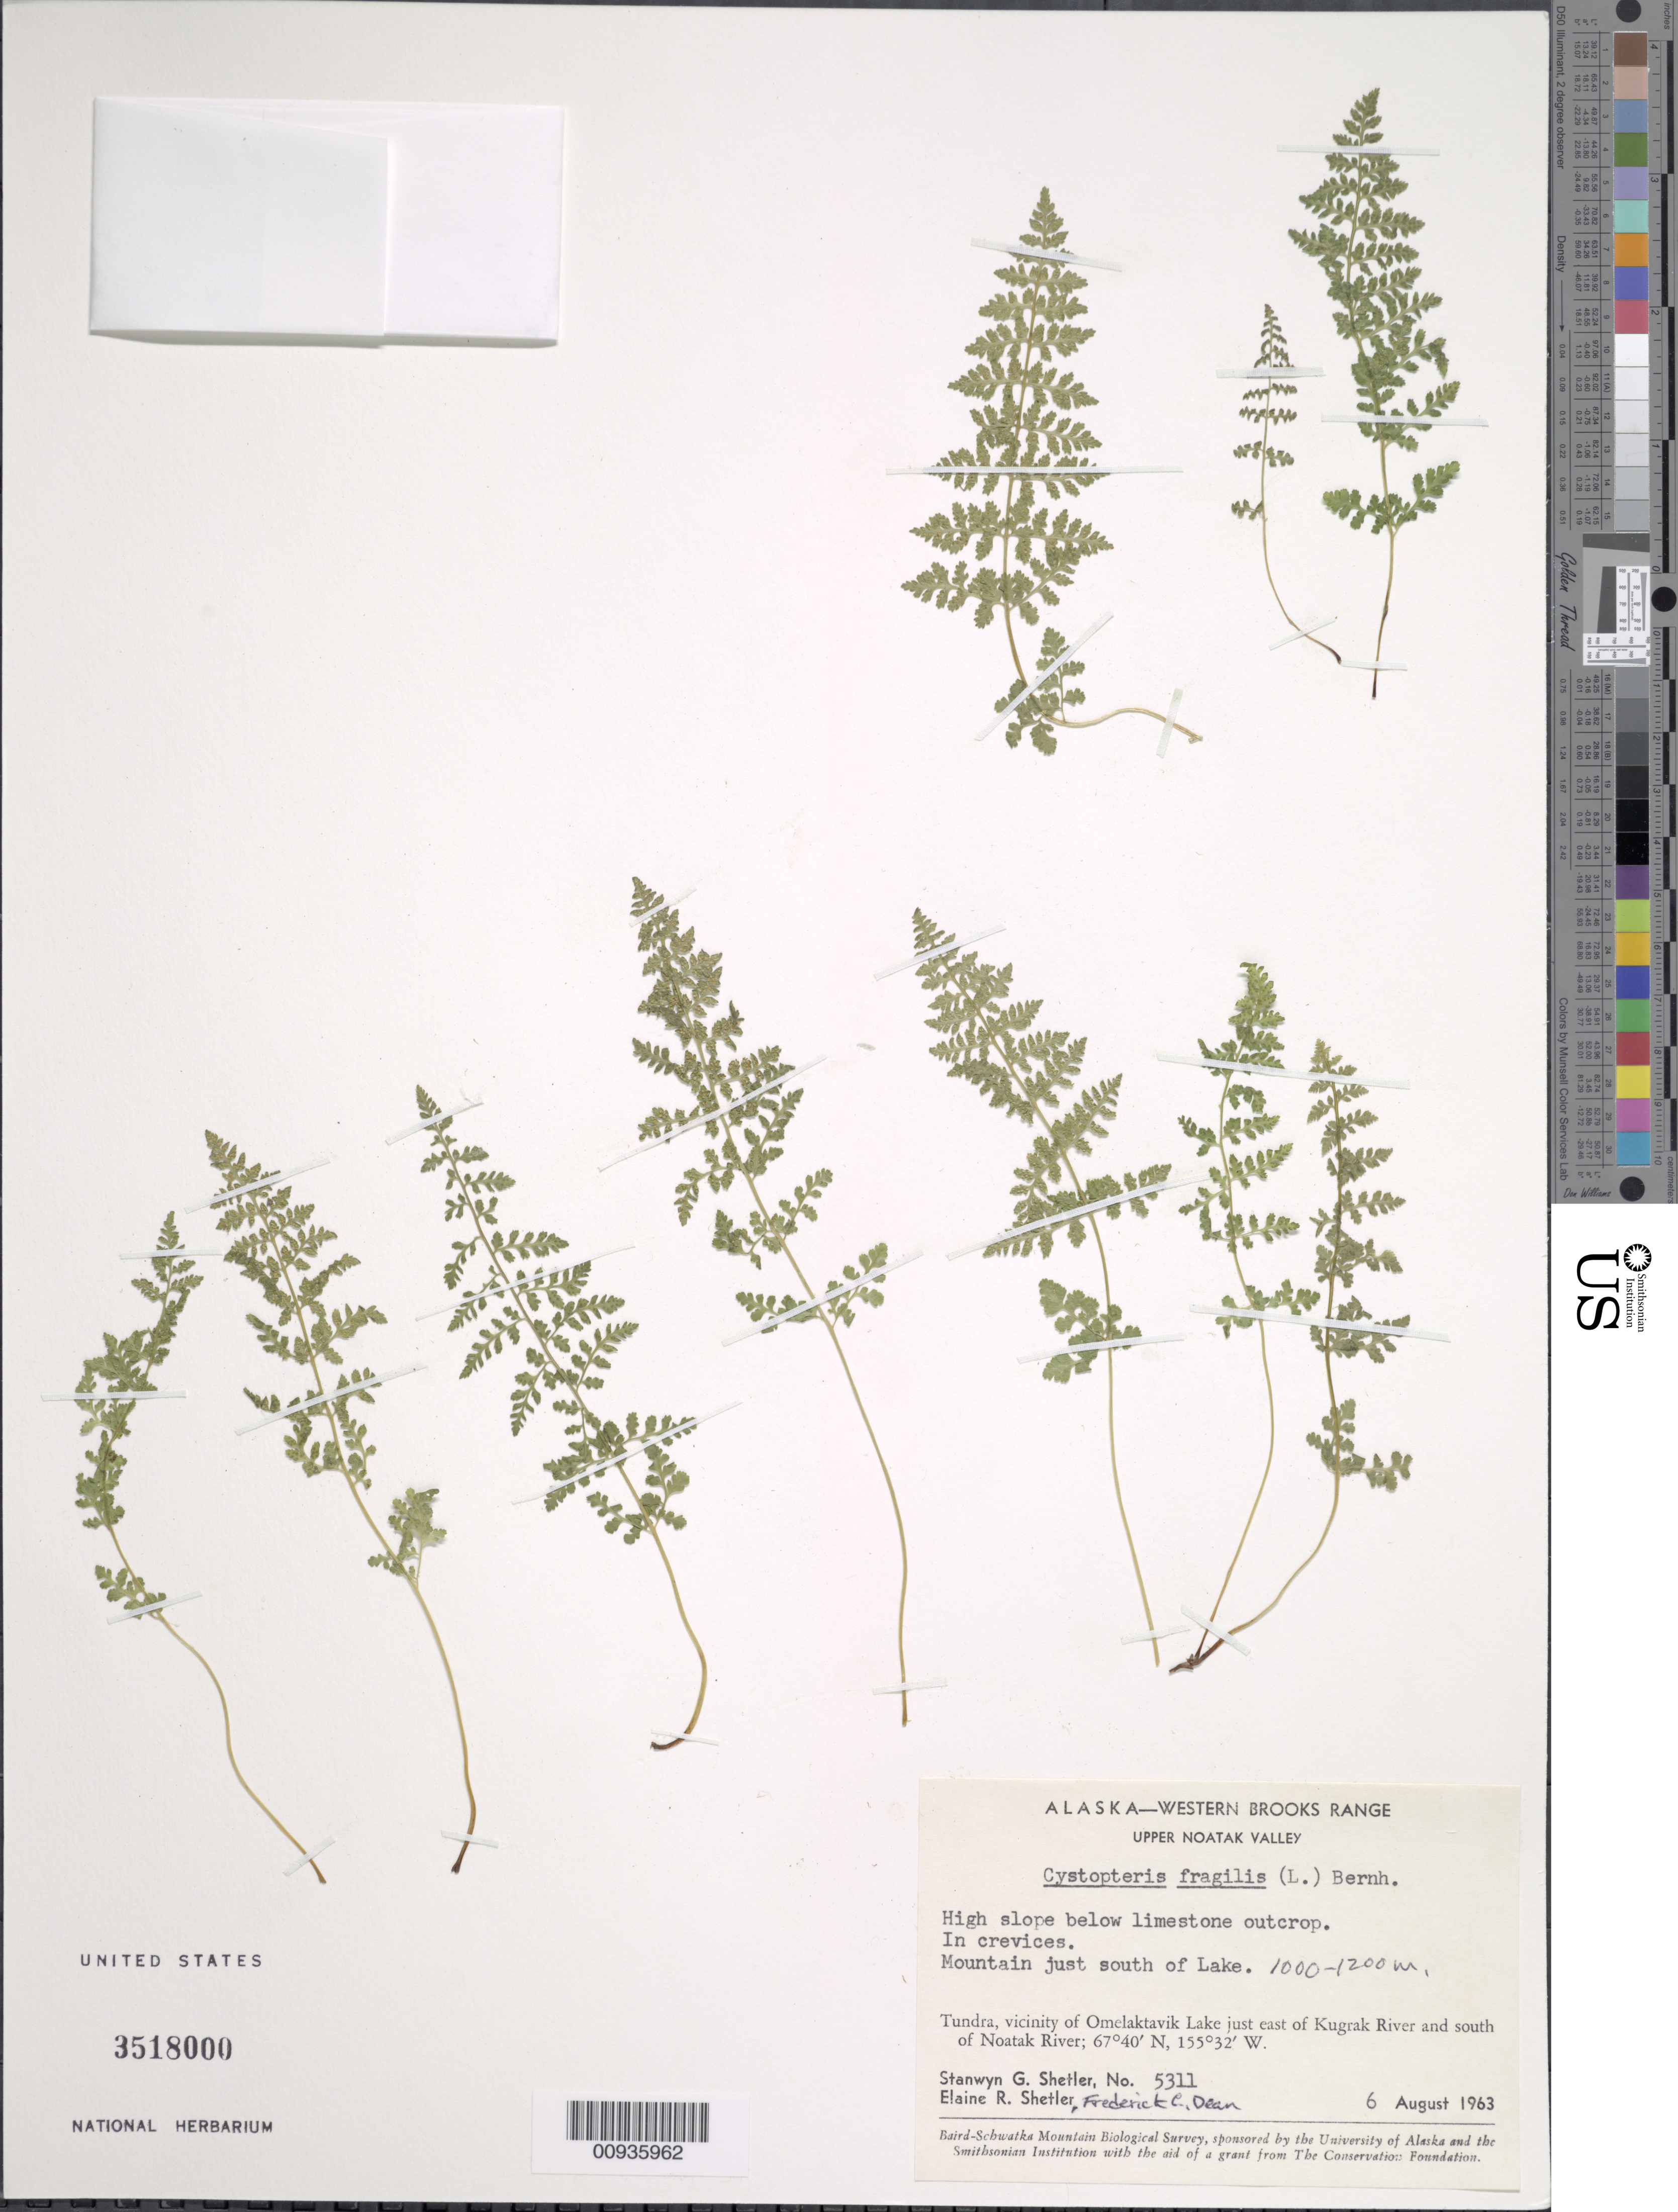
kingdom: Plantae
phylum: Tracheophyta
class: Polypodiopsida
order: Polypodiales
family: Cystopteridaceae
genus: Cystopteris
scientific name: Cystopteris fragilis var. fragilis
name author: (L.) Bernh.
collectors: E. C. Leonard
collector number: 21254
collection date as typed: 10 Jul 1960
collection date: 1960-07-10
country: United States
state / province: Maryland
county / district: Prince George's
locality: east bank of Briar Ditch Valley, Martins Lane in Martins Woods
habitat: edge of woods, along clearing for highway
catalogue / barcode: US 3518193